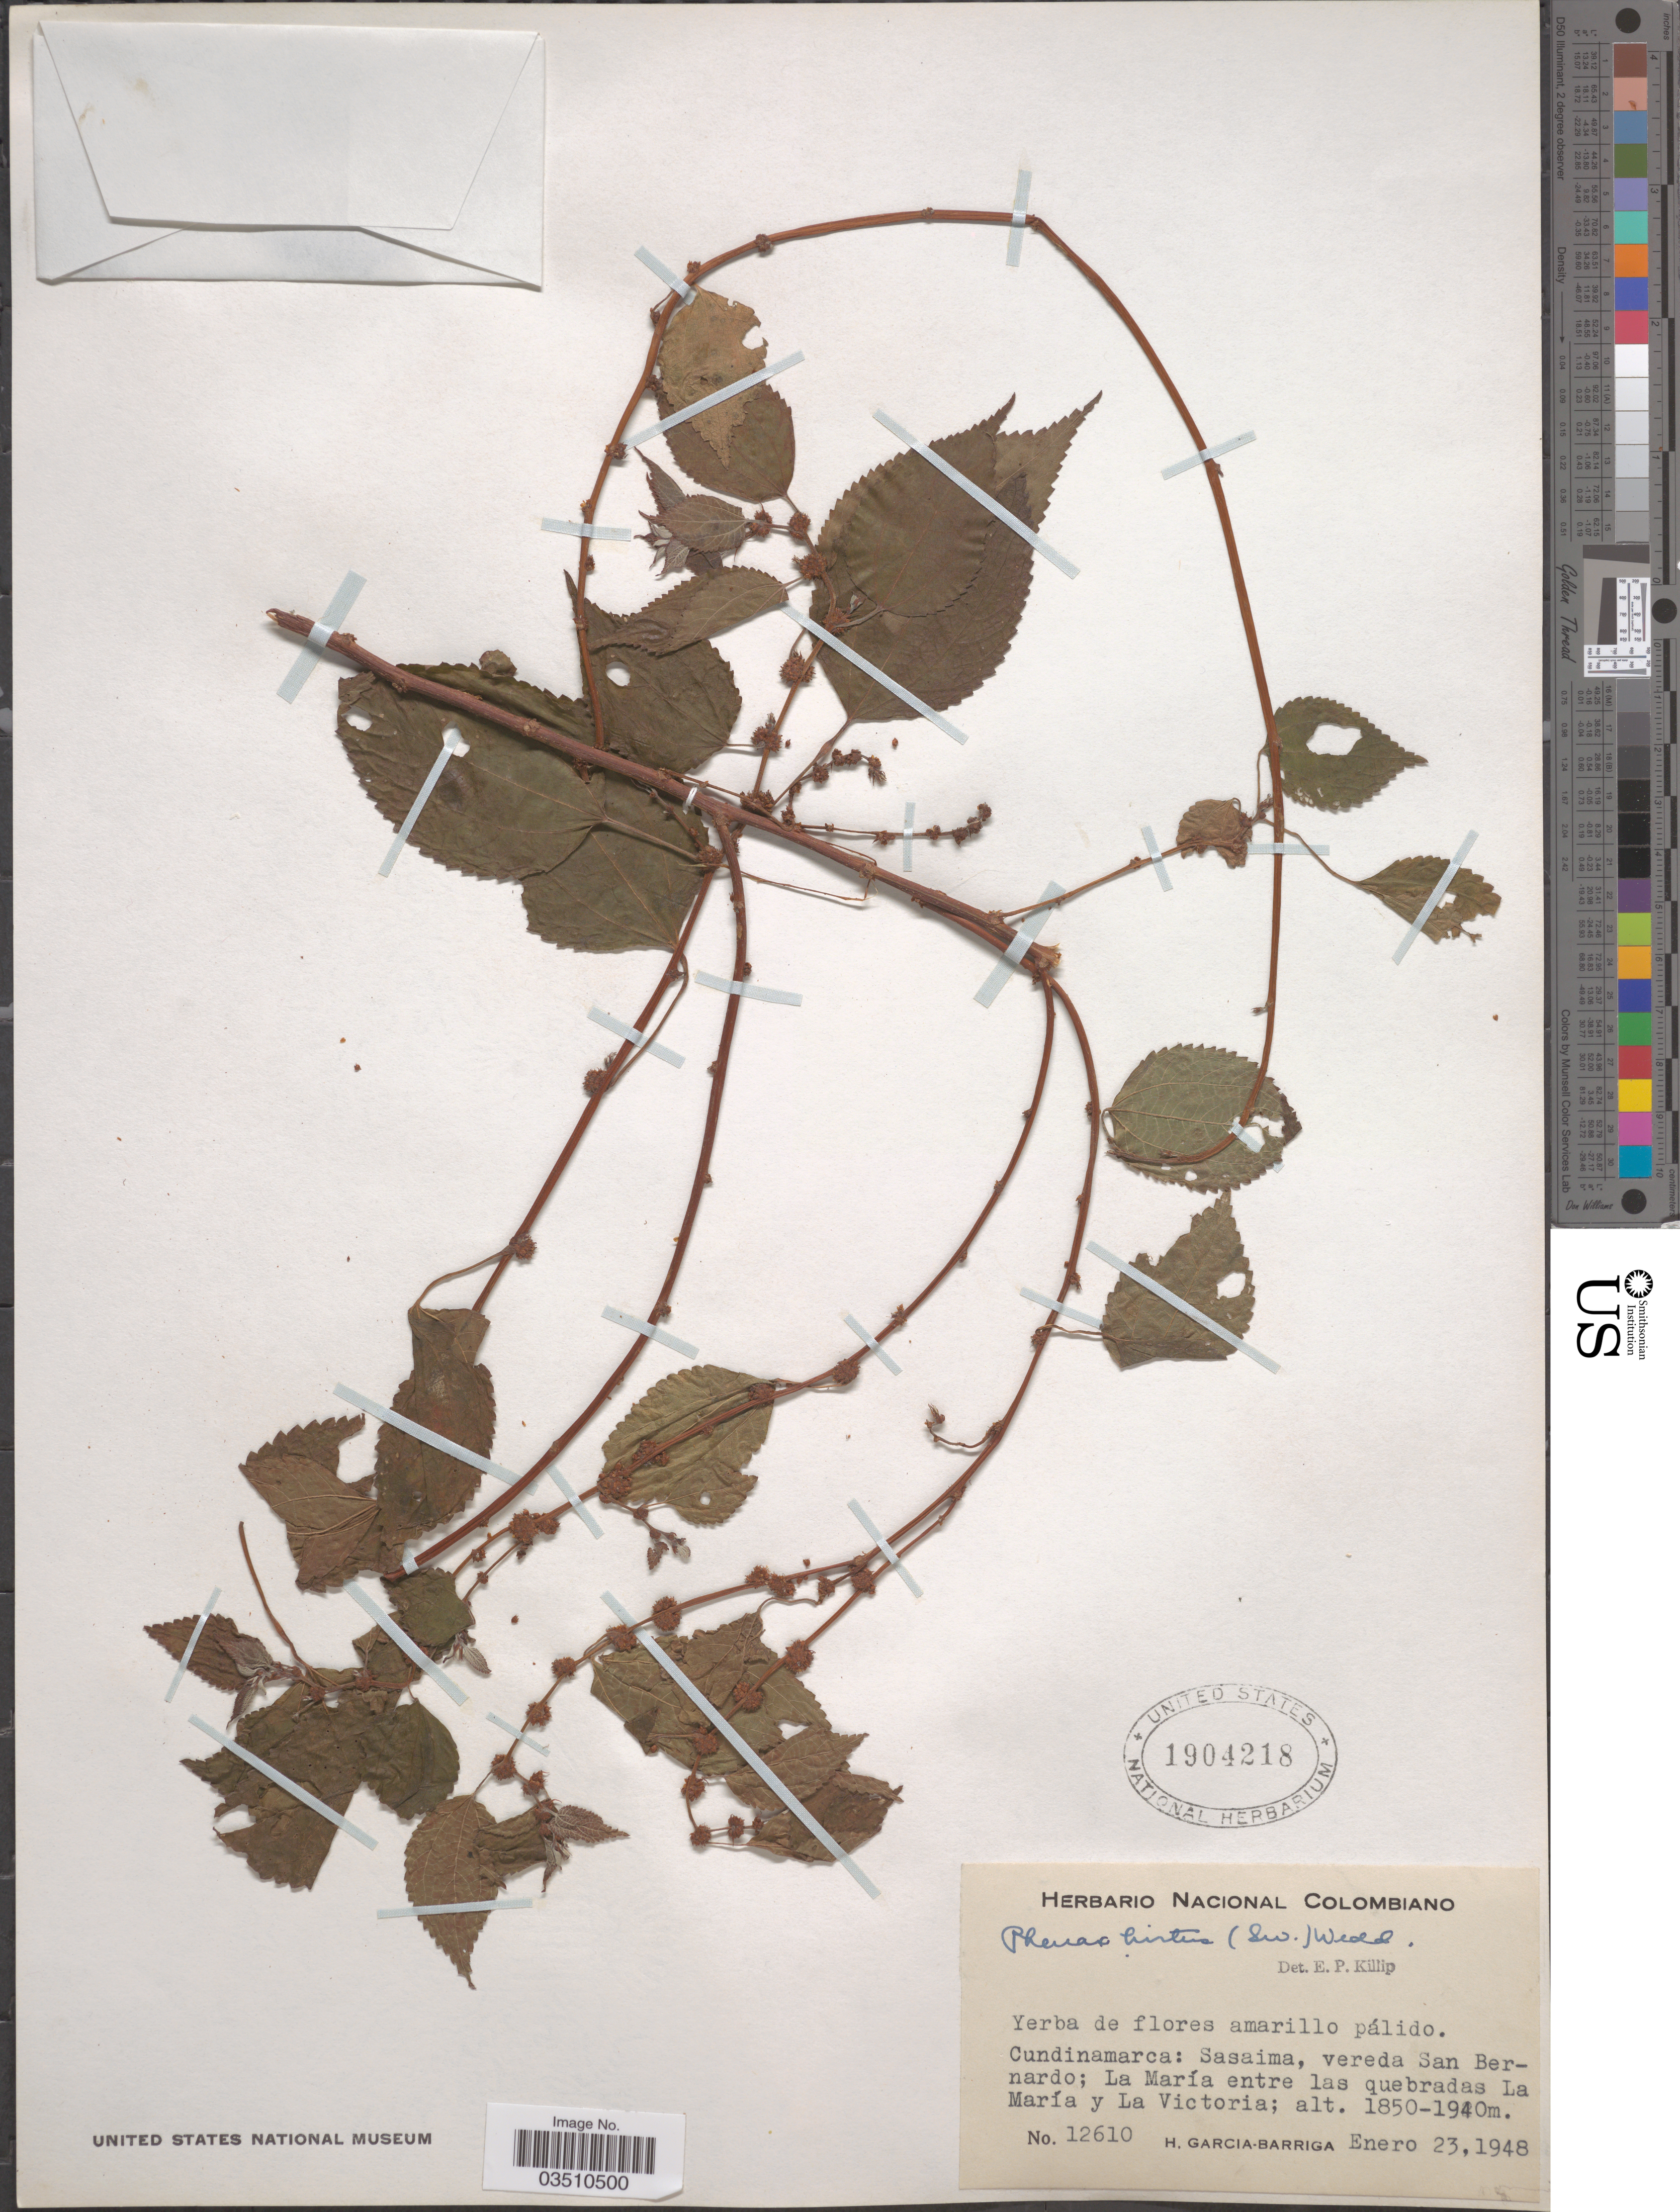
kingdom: Plantae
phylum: Tracheophyta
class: Magnoliopsida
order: Rosales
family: Urticaceae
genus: Phenax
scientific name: Phenax hirtus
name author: (Sw.) Wedd.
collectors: H. García Barriga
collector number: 12610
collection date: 1948-01-23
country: Colombia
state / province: Cundinamarca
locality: Sasaima, vereda San Bernardo; La María entre las quebradas La María y La Victoria.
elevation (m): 1850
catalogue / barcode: US 1904218